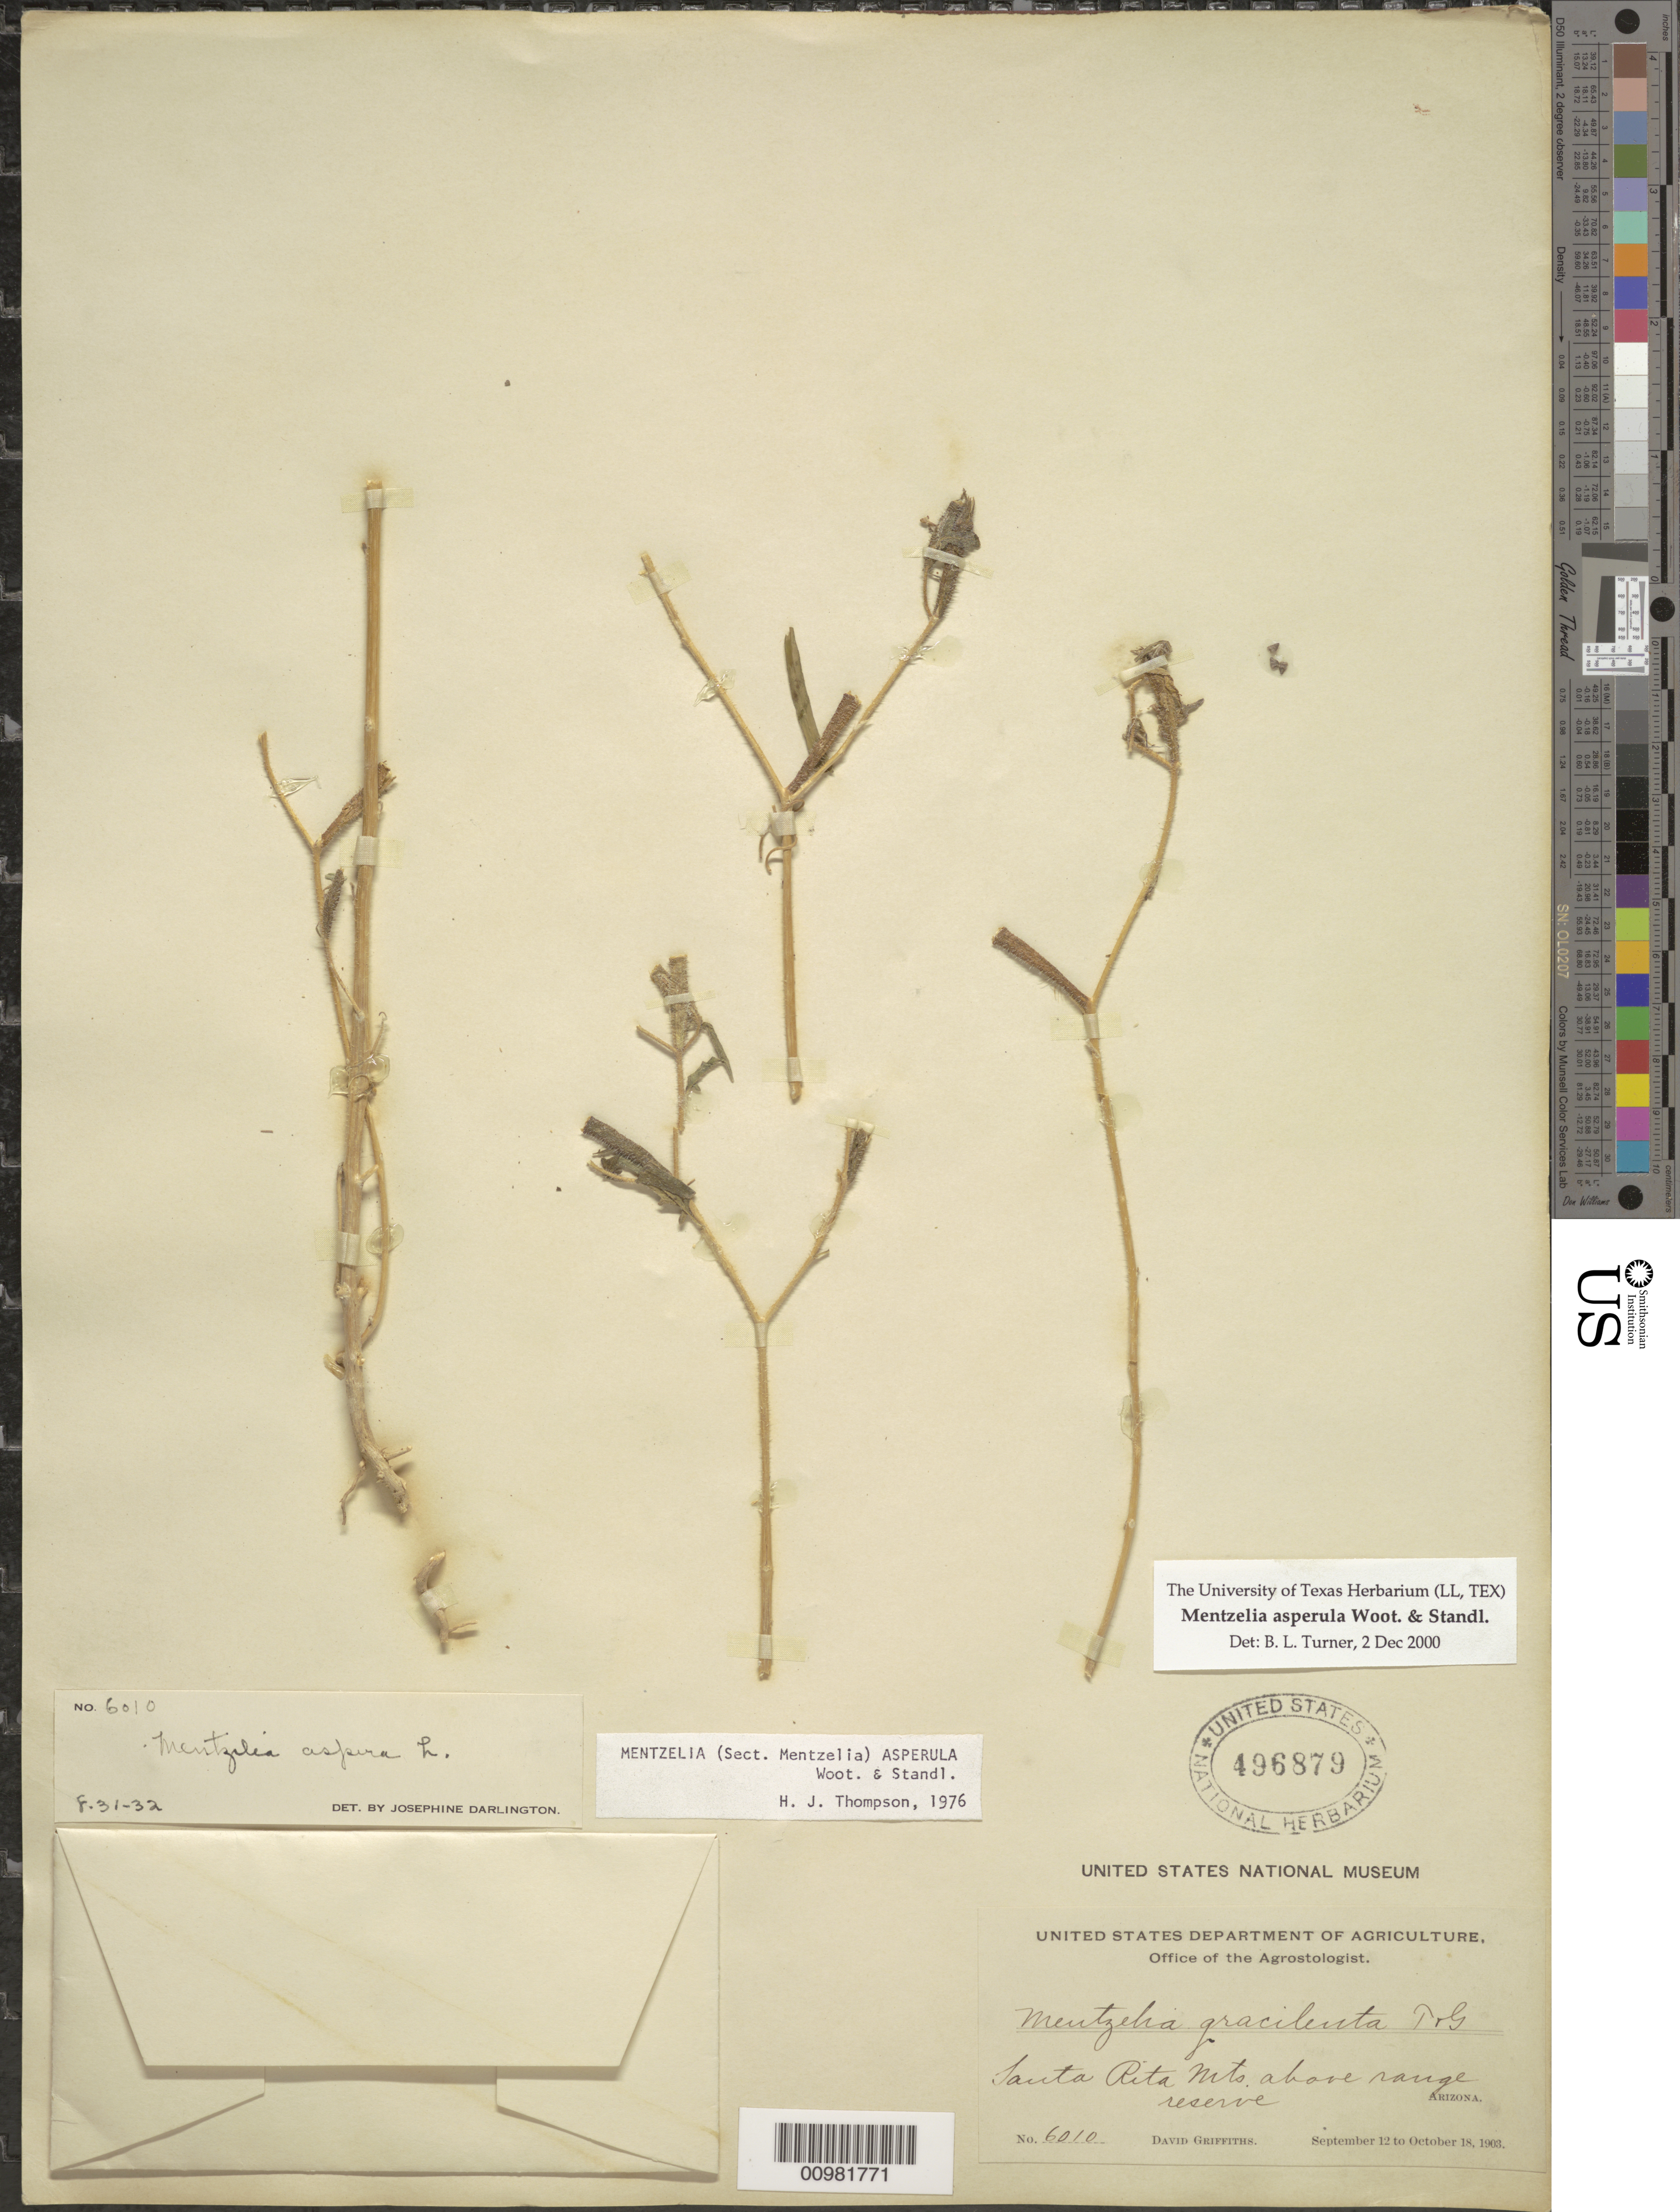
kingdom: Plantae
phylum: Tracheophyta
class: Magnoliopsida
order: Cornales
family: Loasaceae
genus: Mentzelia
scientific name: Mentzelia asperula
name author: Wooton & Standl.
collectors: D. Griffiths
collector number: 6010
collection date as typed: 12 Sep 1903 to 18 Oct 1903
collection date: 1903-09-12/1903-10-18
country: United States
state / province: Arizona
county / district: Santa Cruz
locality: Santa Rita Mts. above range reserve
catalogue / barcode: US 496879